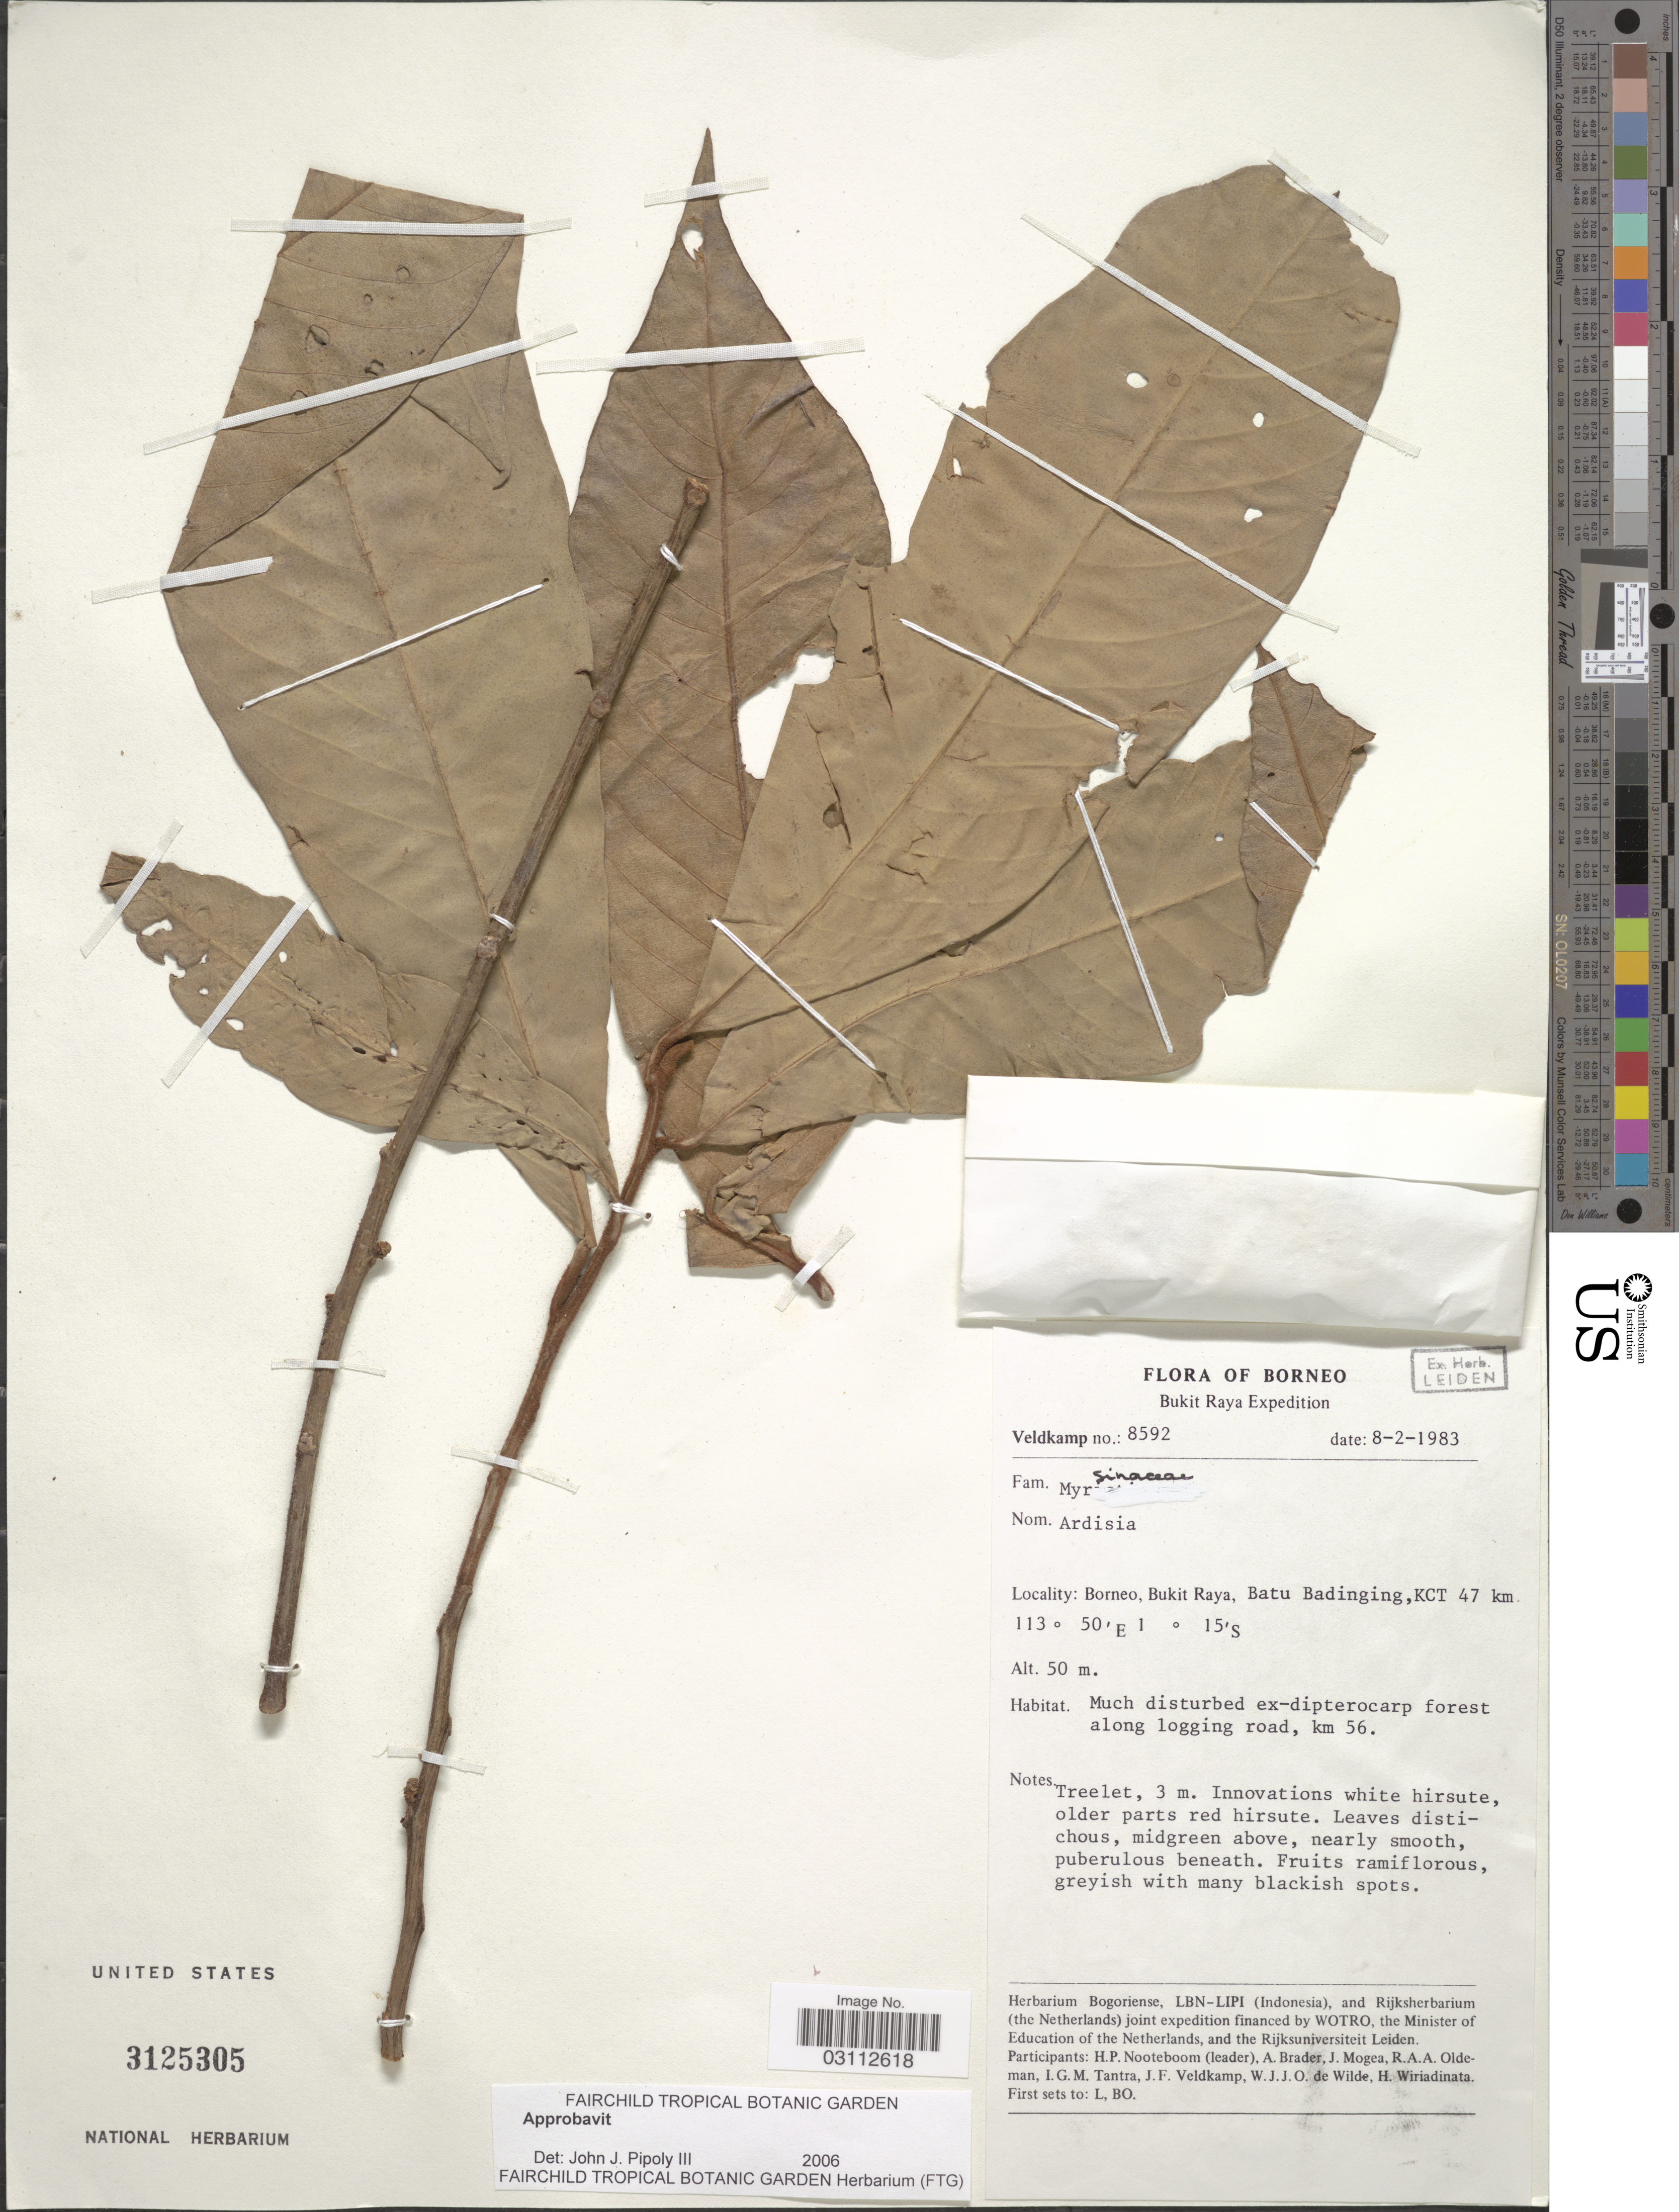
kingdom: Plantae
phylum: Tracheophyta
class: Magnoliopsida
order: Ericales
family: Primulaceae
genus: Ardisia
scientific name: Ardisia sp.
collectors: J. F. Veldkamp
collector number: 8592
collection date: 1983-02-08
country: Indonesia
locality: Borneo, Bukit Raya, Batu Badinging, KCT 47 km.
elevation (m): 50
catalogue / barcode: US 3125305